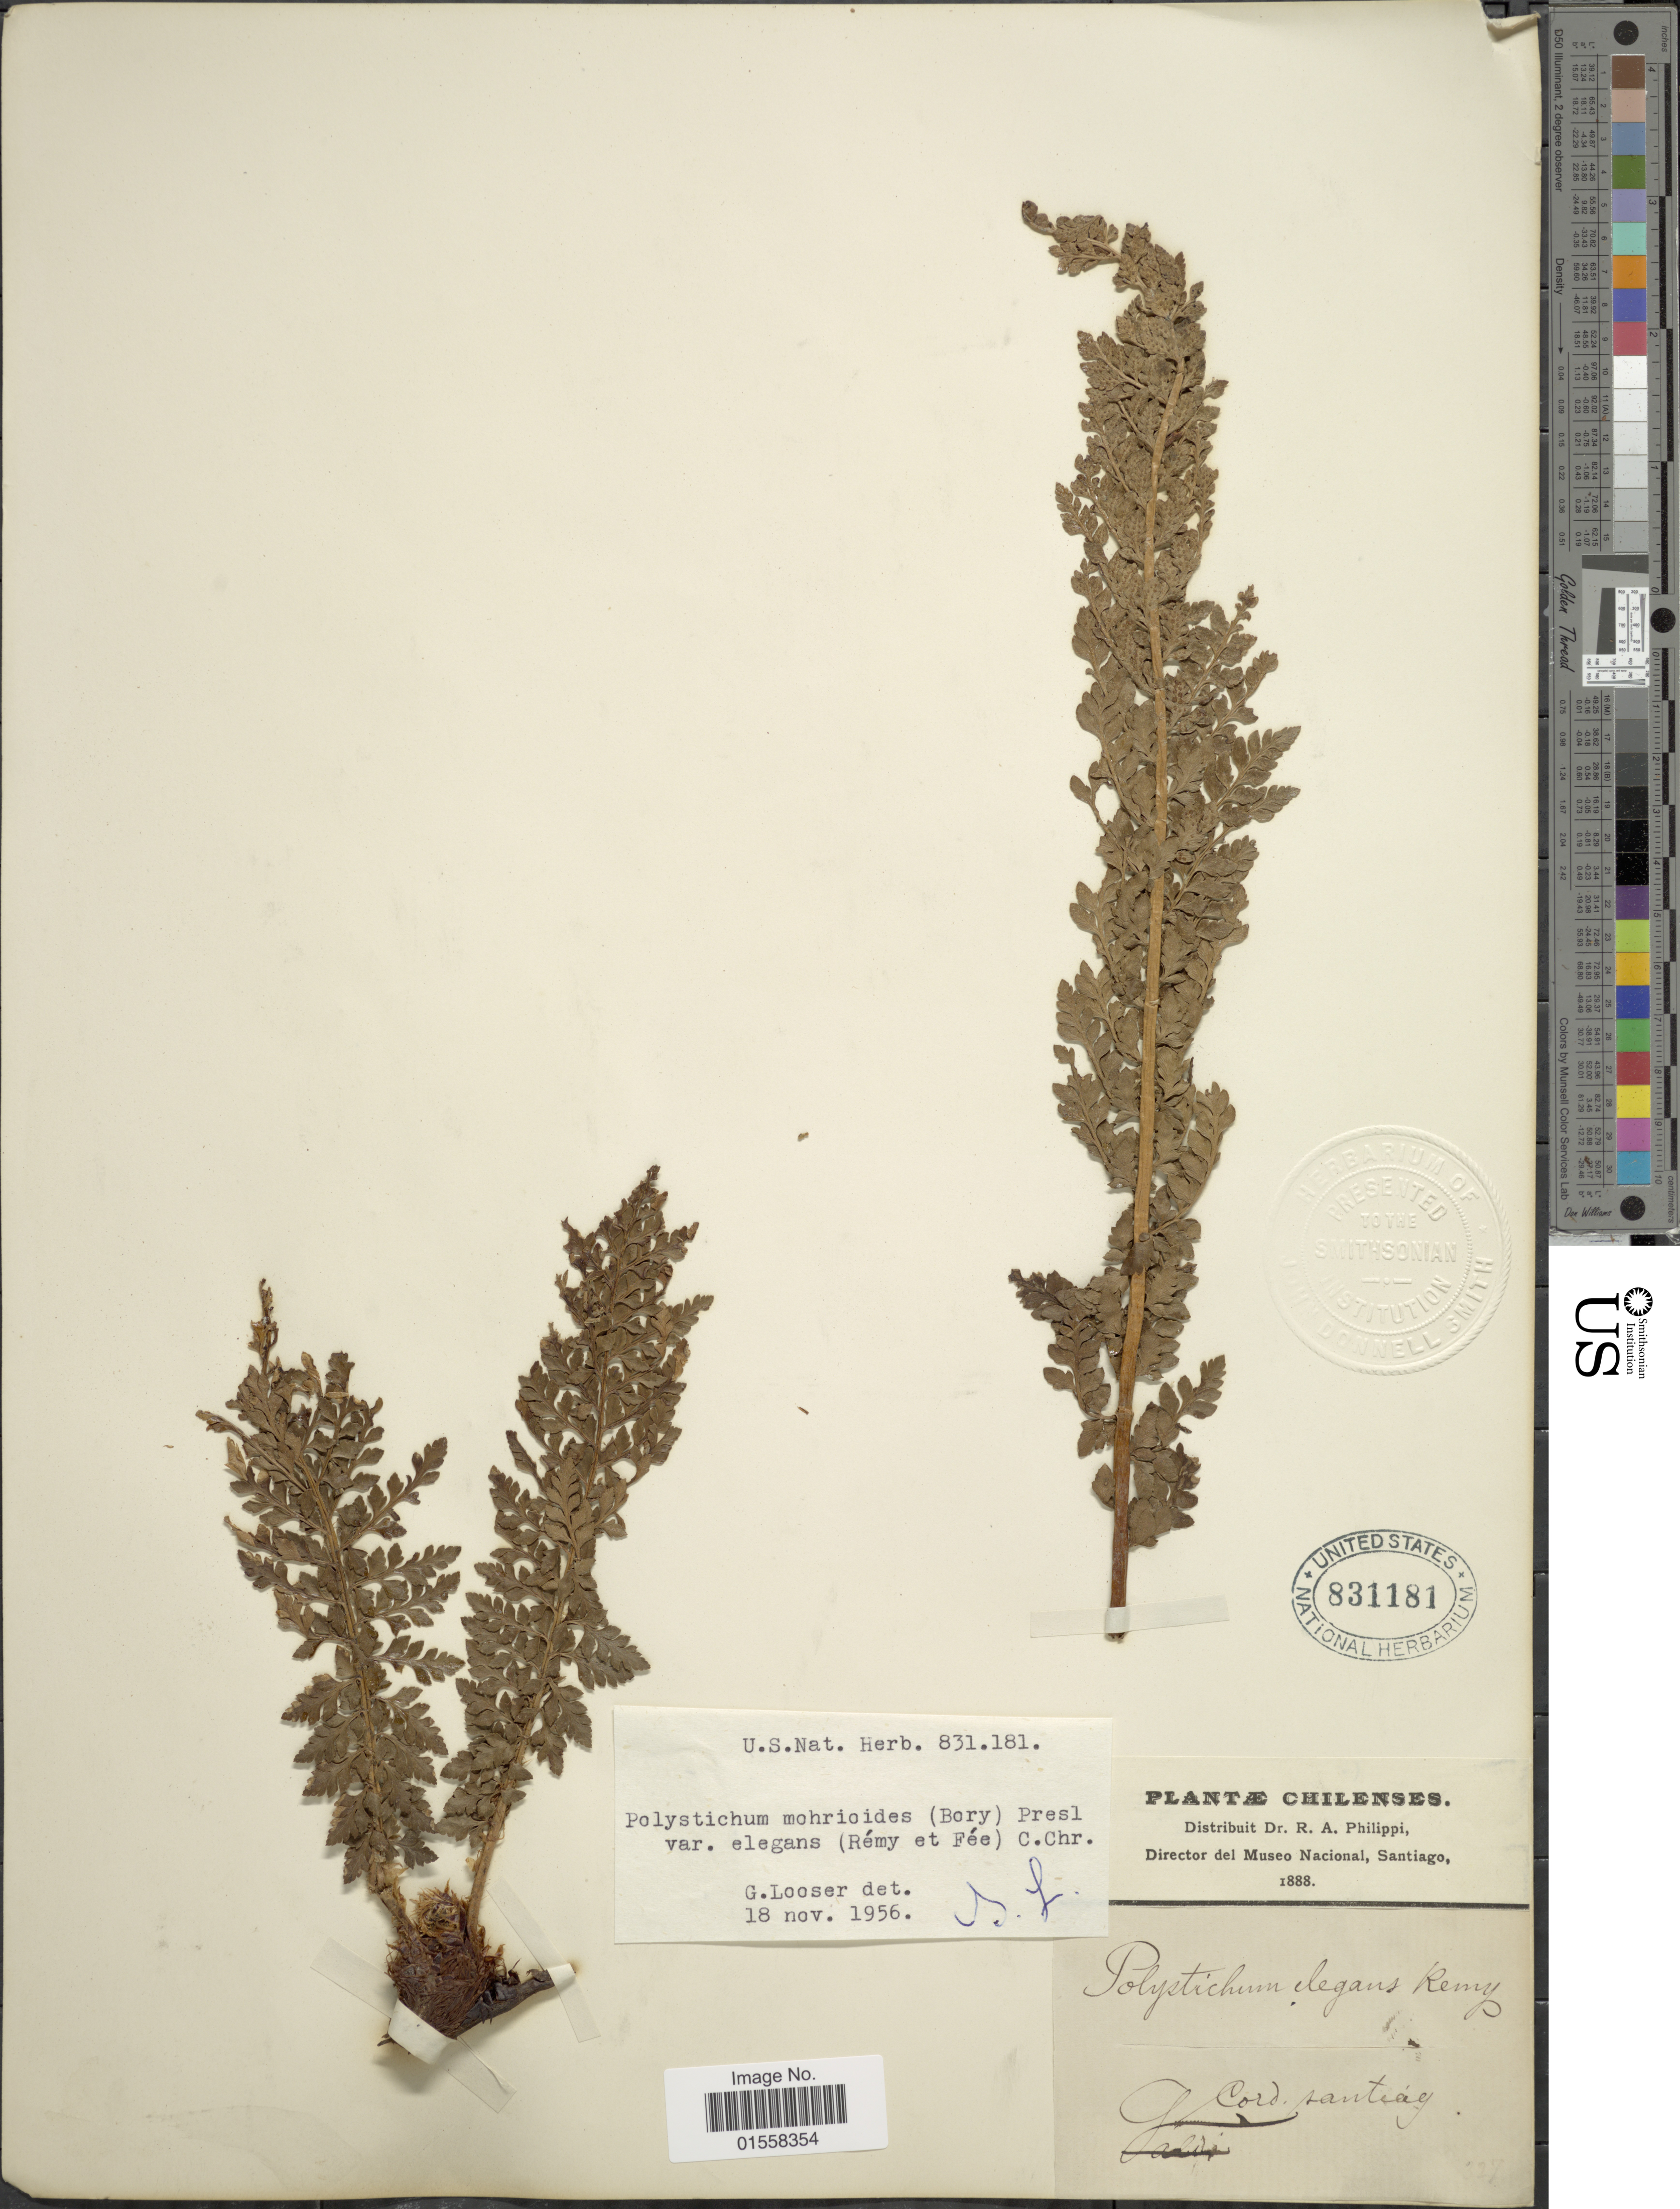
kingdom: Plantae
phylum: Tracheophyta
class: Polypodiopsida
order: Polypodiales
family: Dryopteridaceae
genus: Polystichum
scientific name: Polystichum mohrioides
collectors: R. A. Philippi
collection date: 1888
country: Chile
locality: Chilenses. G. Cord. Santiag.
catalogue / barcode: US 831181